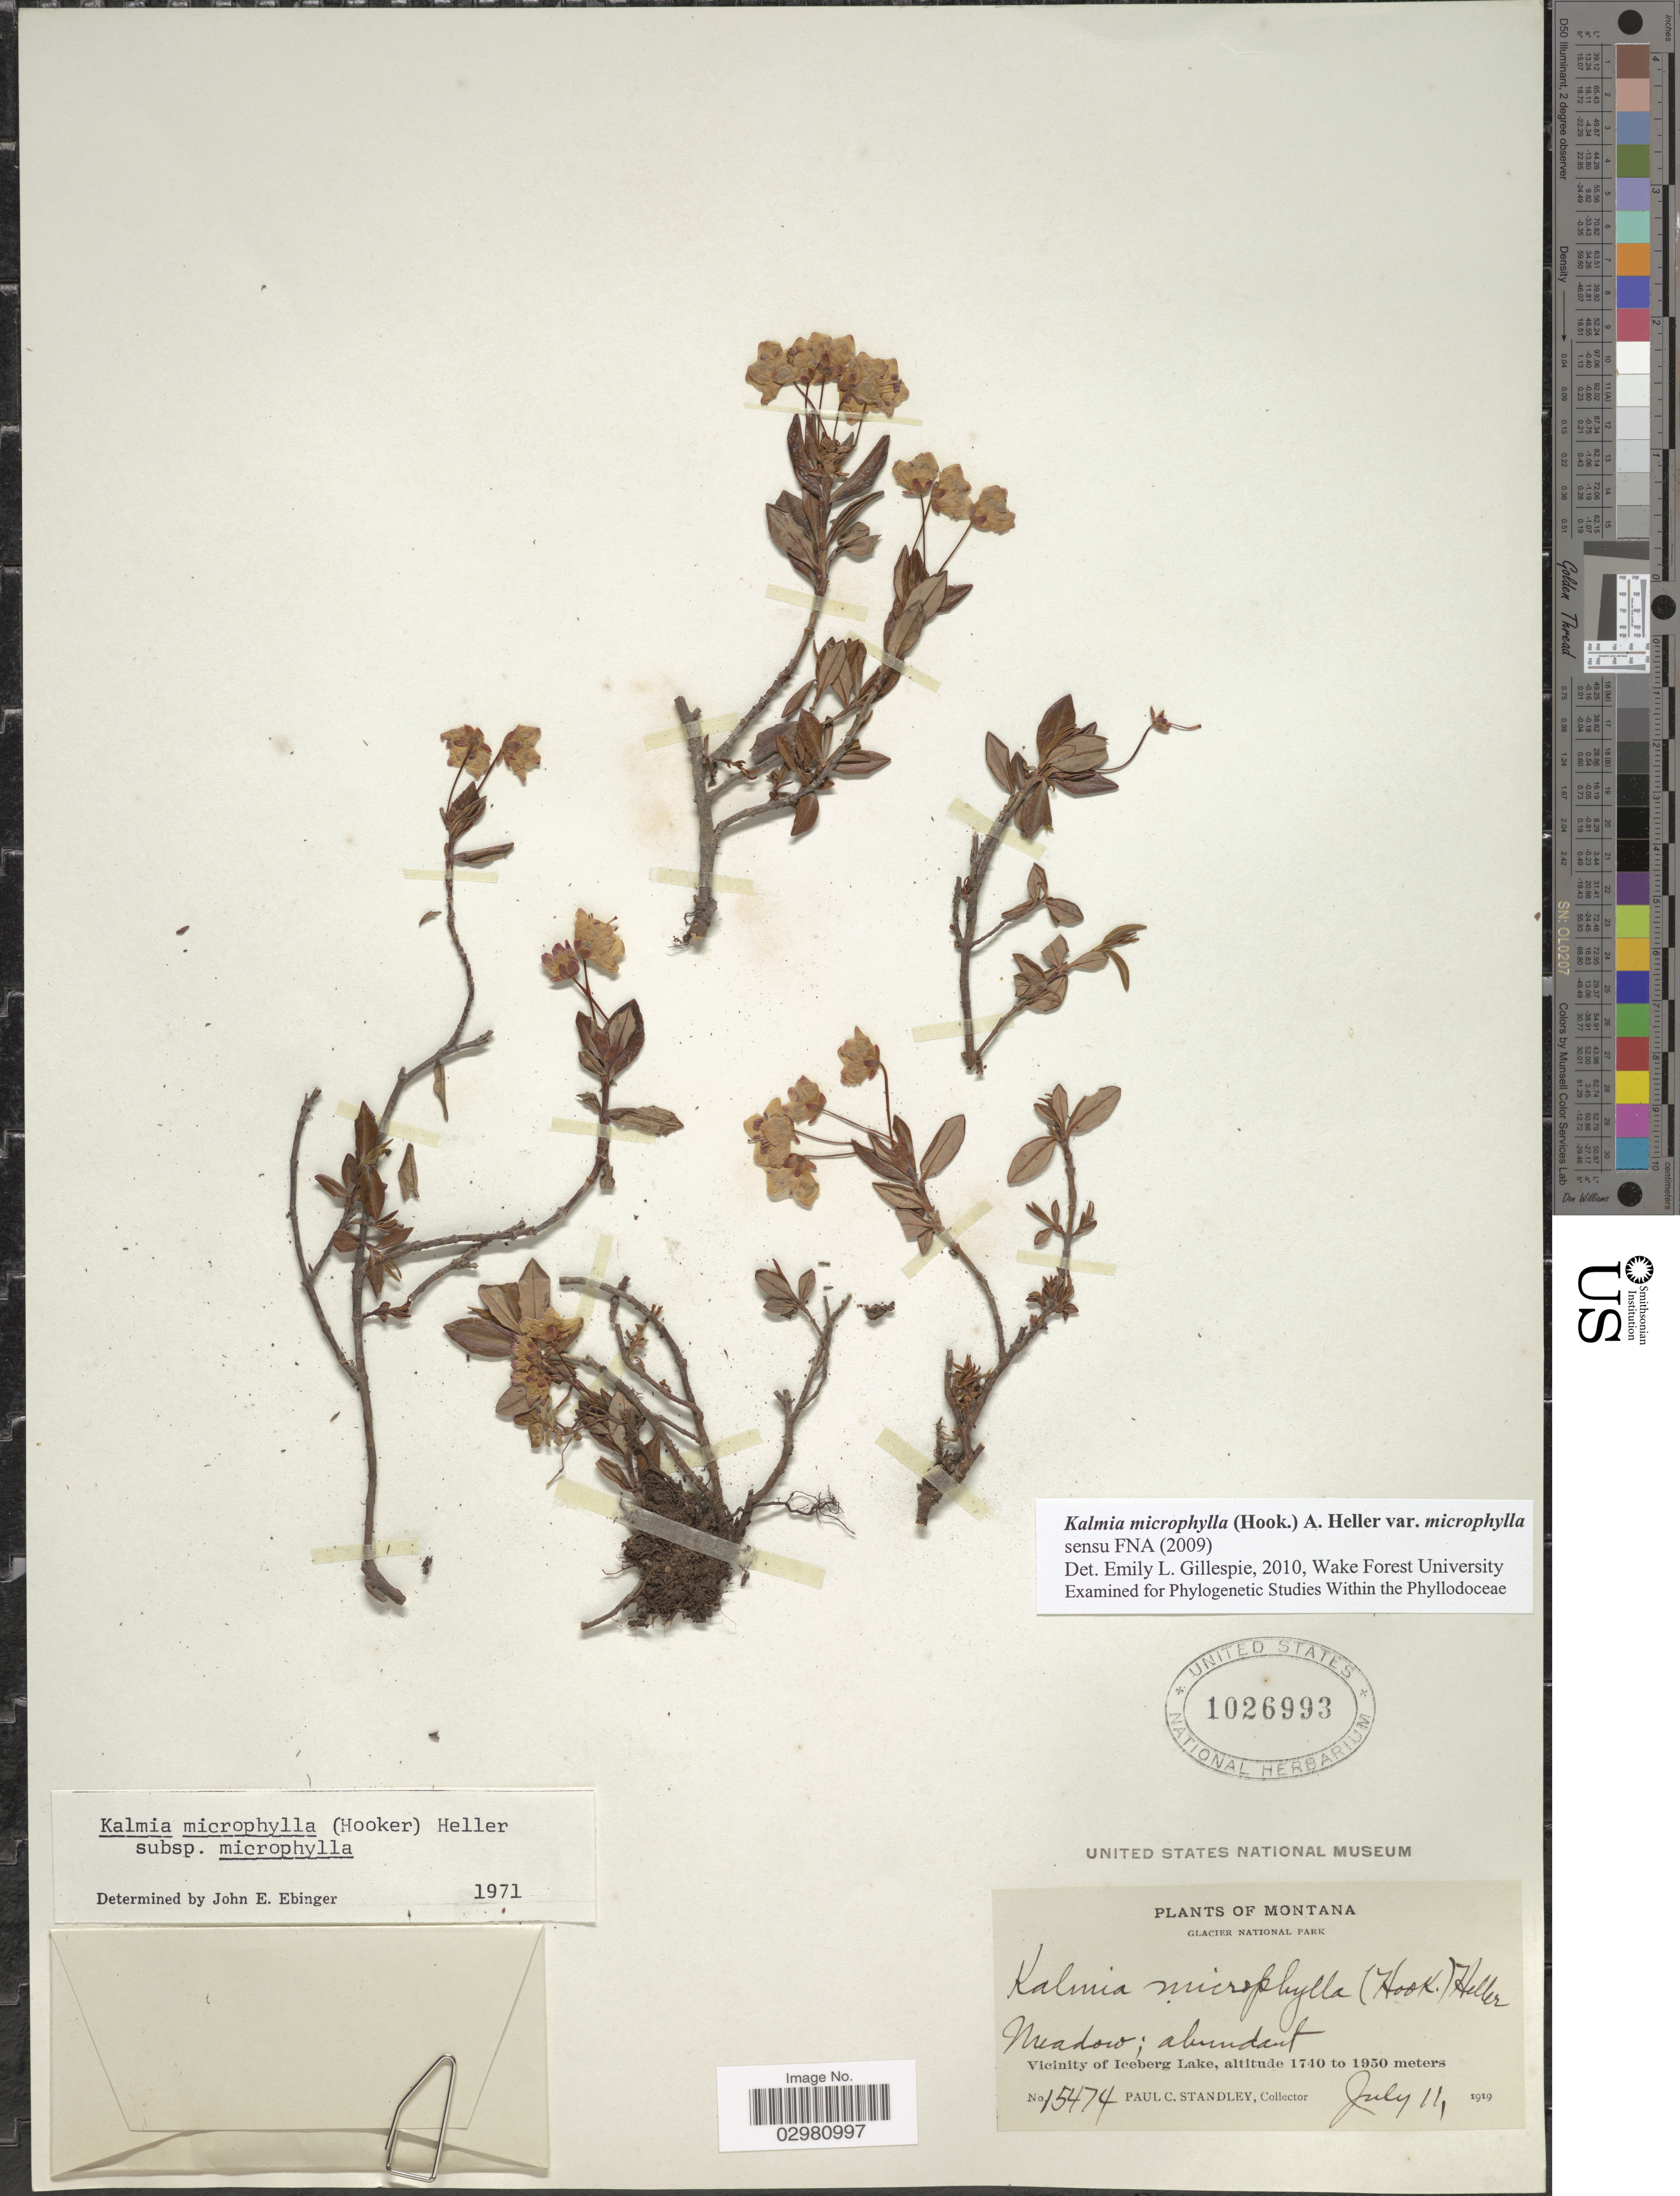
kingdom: Plantae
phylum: Tracheophyta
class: Magnoliopsida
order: Ericales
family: Ericaceae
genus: Kalmia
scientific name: Kalmia microphylla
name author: (Hook.) A. Heller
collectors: P. C. Standley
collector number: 15474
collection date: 1919-07-11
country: United States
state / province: Montana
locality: Glacier National Park. Vicinity of Iceberg Lake.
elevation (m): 1740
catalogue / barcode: US 1026993